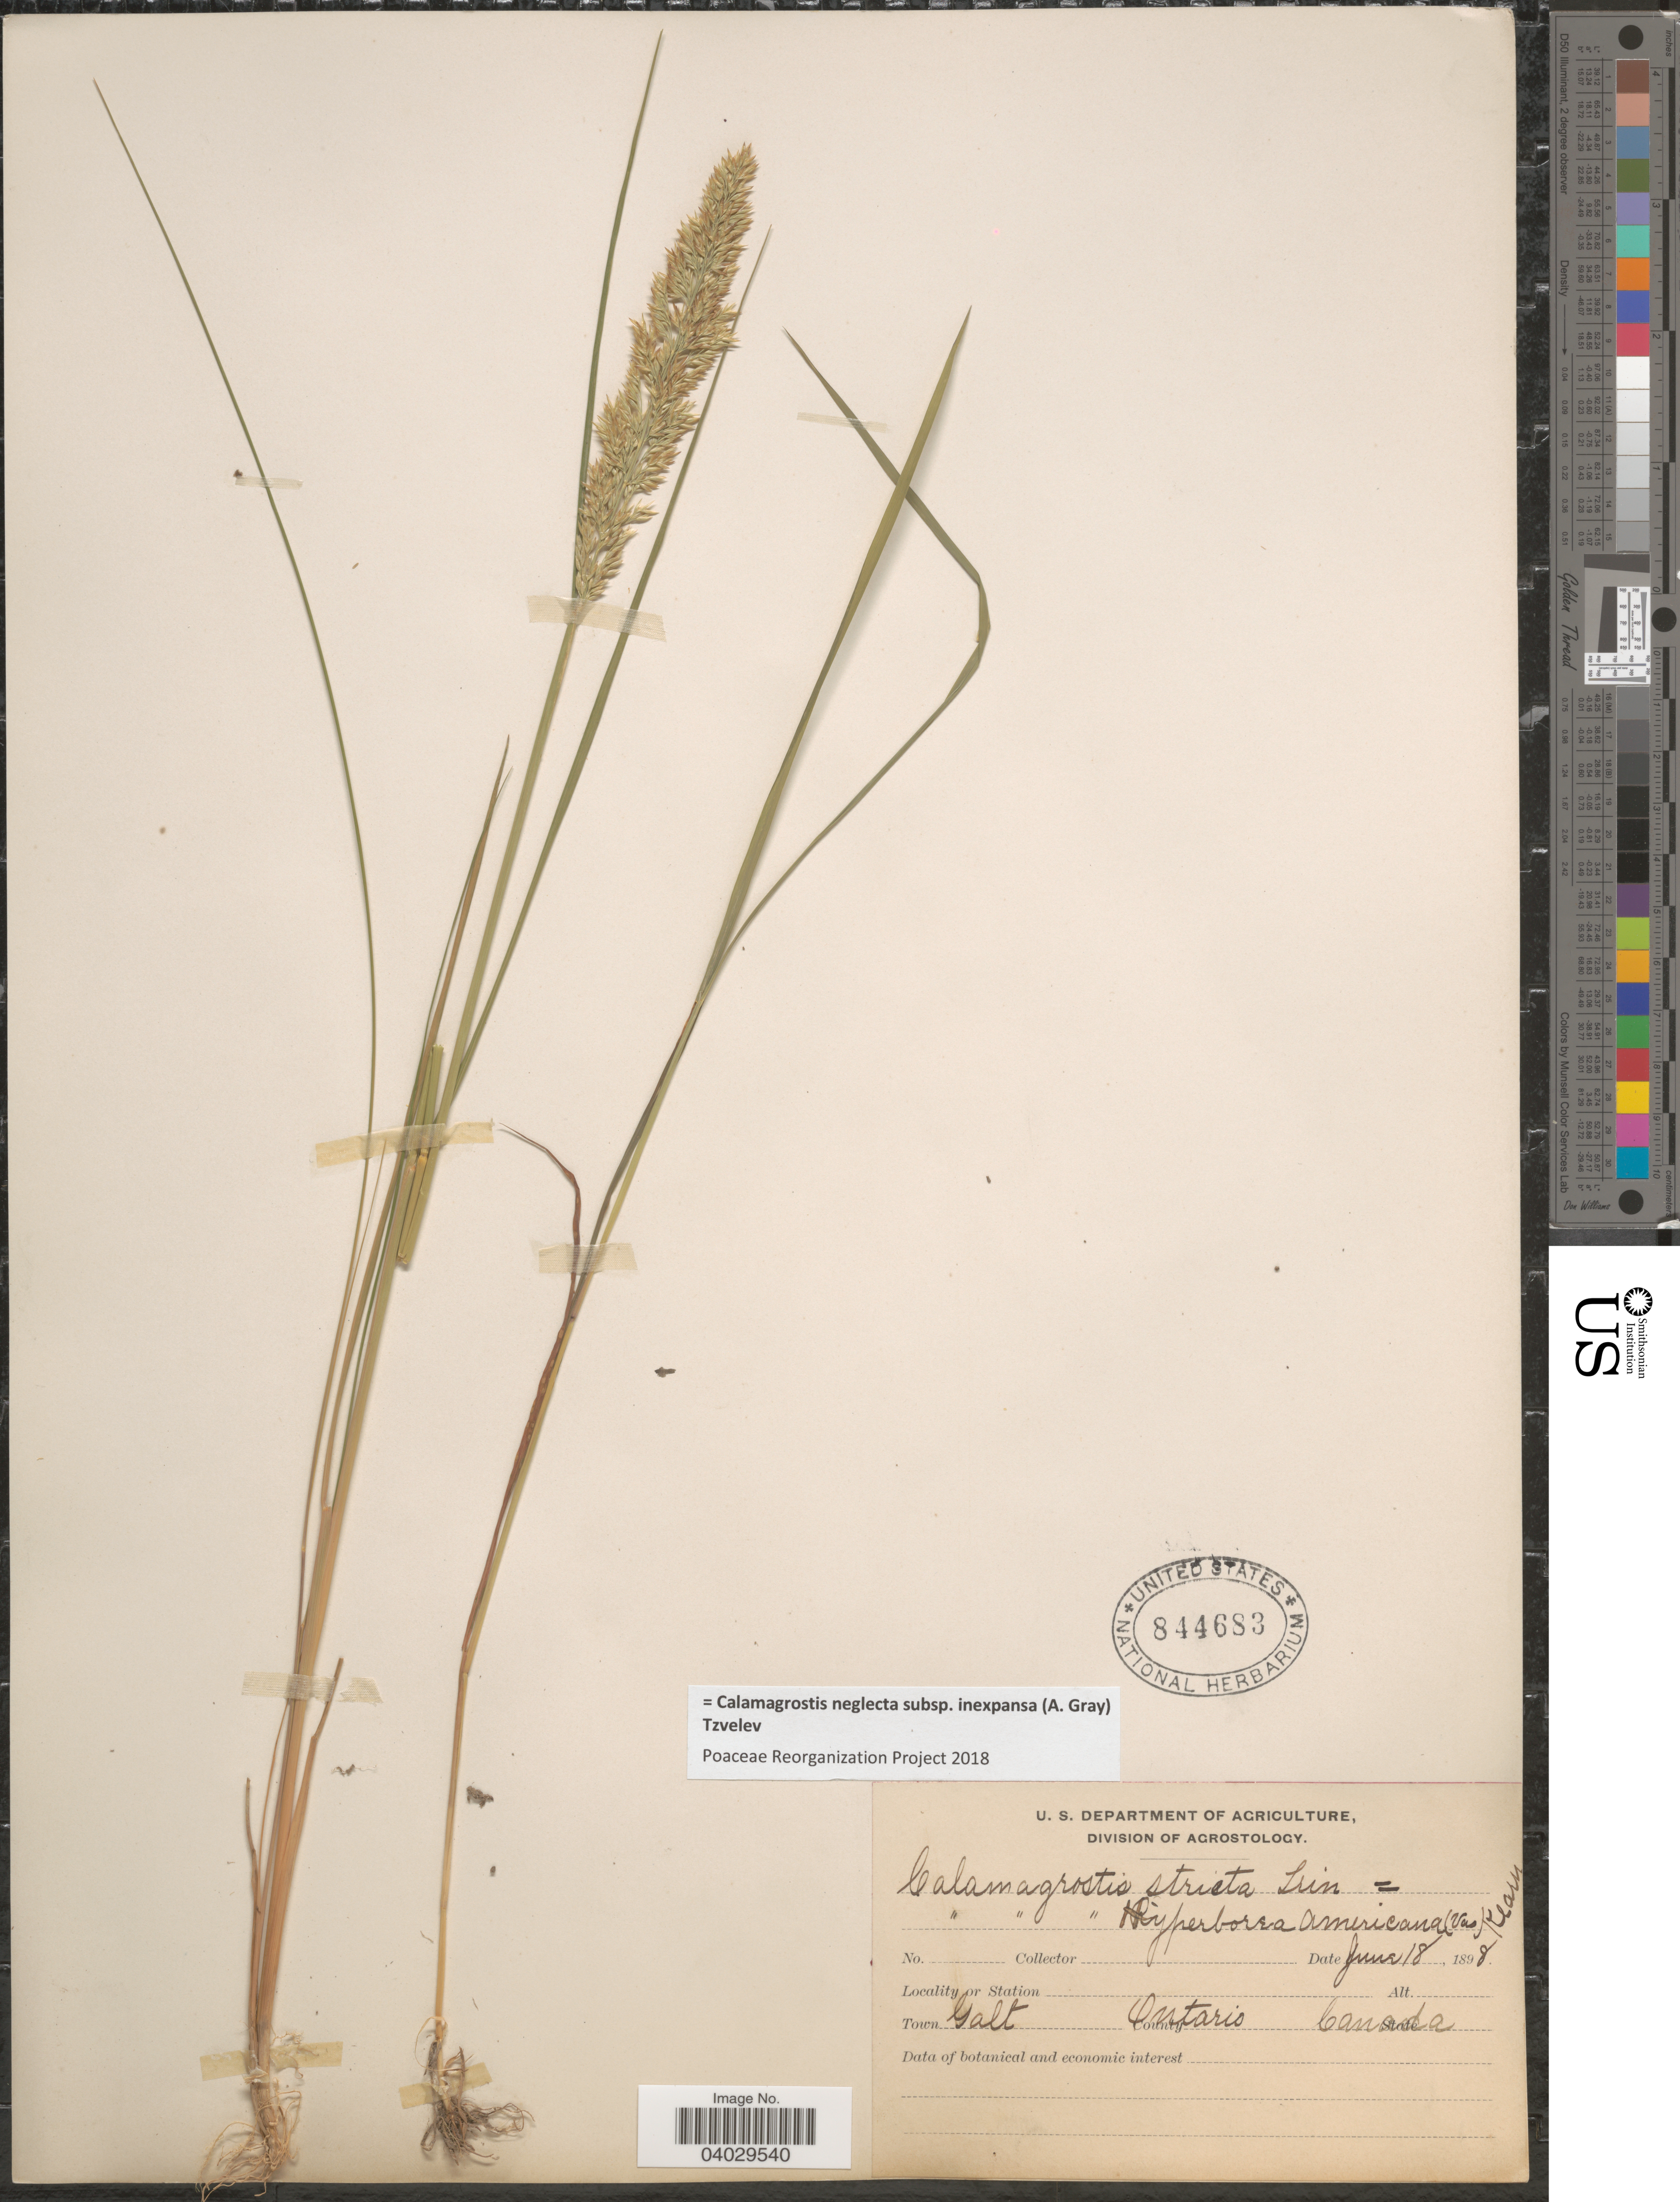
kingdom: Plantae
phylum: Tracheophyta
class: Liliopsida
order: Poales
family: Poaceae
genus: Calamagrostis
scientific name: Calamagrostis neglecta subsp. inexpansa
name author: (A. Gray) Tzvelev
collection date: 1898-06-18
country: Canada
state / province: Ontario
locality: Town Galt. County Ontario.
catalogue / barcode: US 844683